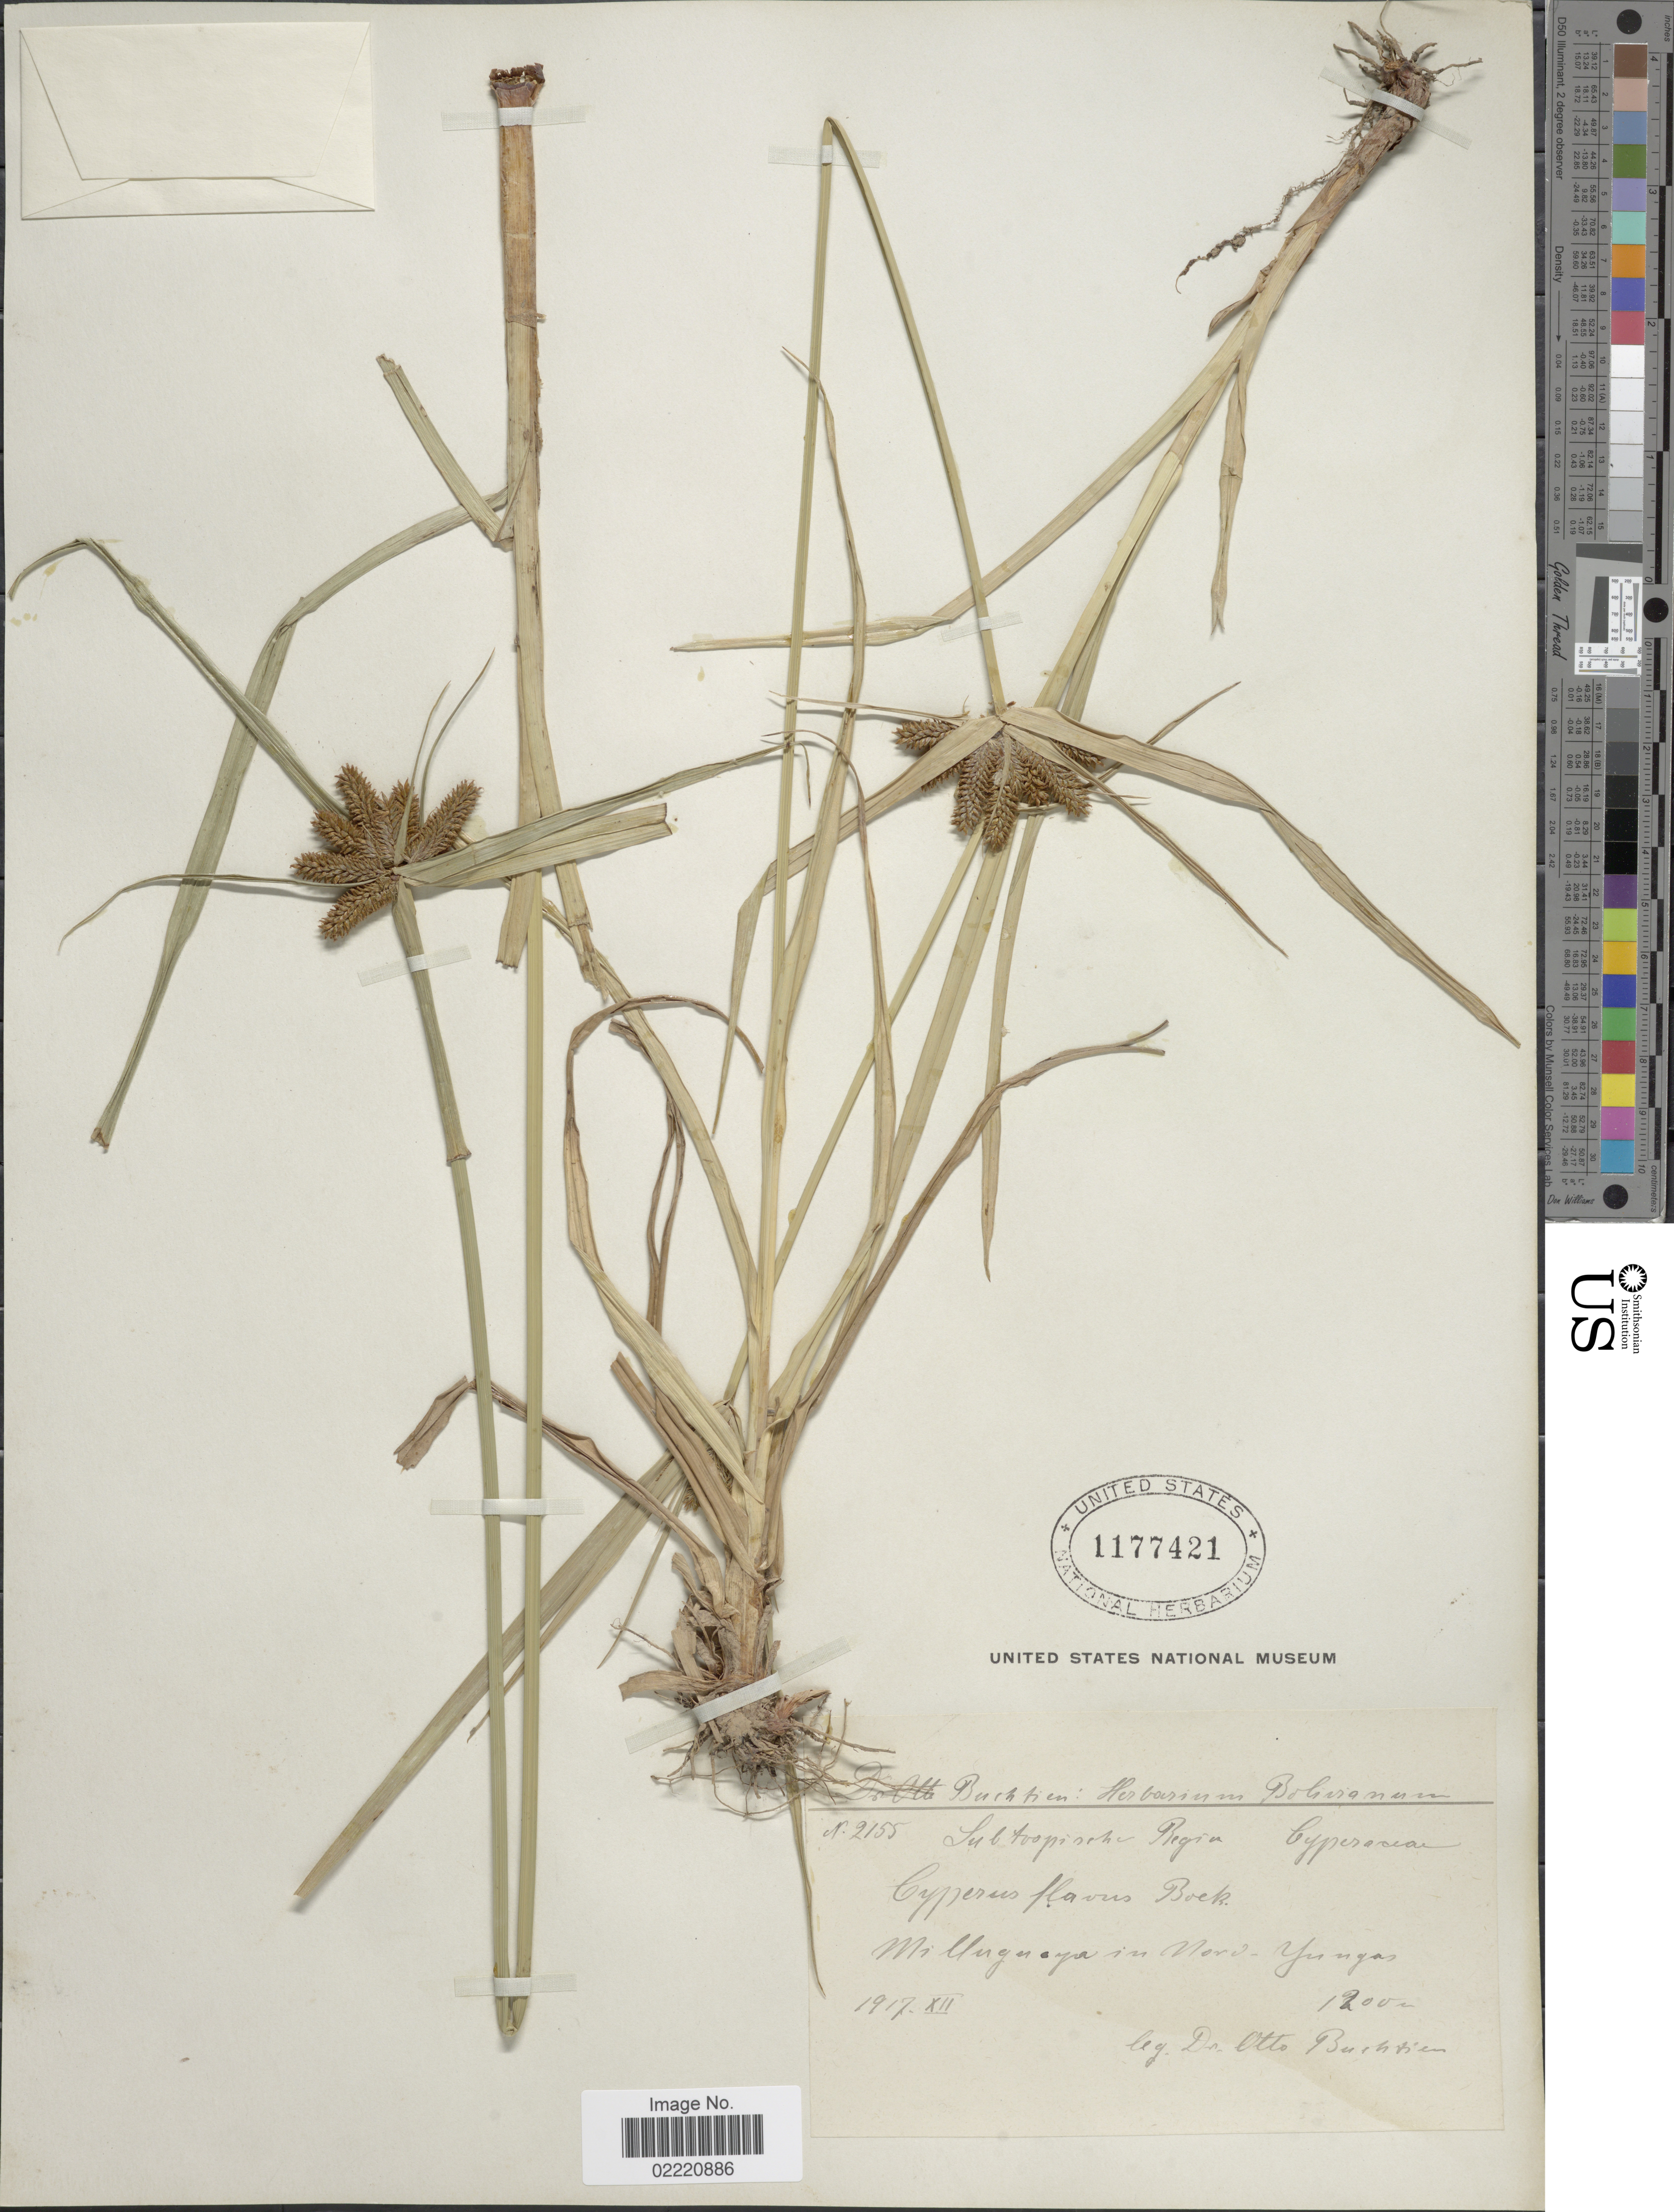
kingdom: Plantae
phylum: Tracheophyta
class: Liliopsida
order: Poales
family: Cyperaceae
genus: Cyperus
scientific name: Cyperus aggregatus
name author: (Willd.) Endl.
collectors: O. Buchtien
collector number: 2155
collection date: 1917-12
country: Bolivia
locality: Milluguaya in Nord-Yungas.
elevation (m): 1200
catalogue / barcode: US 1177421